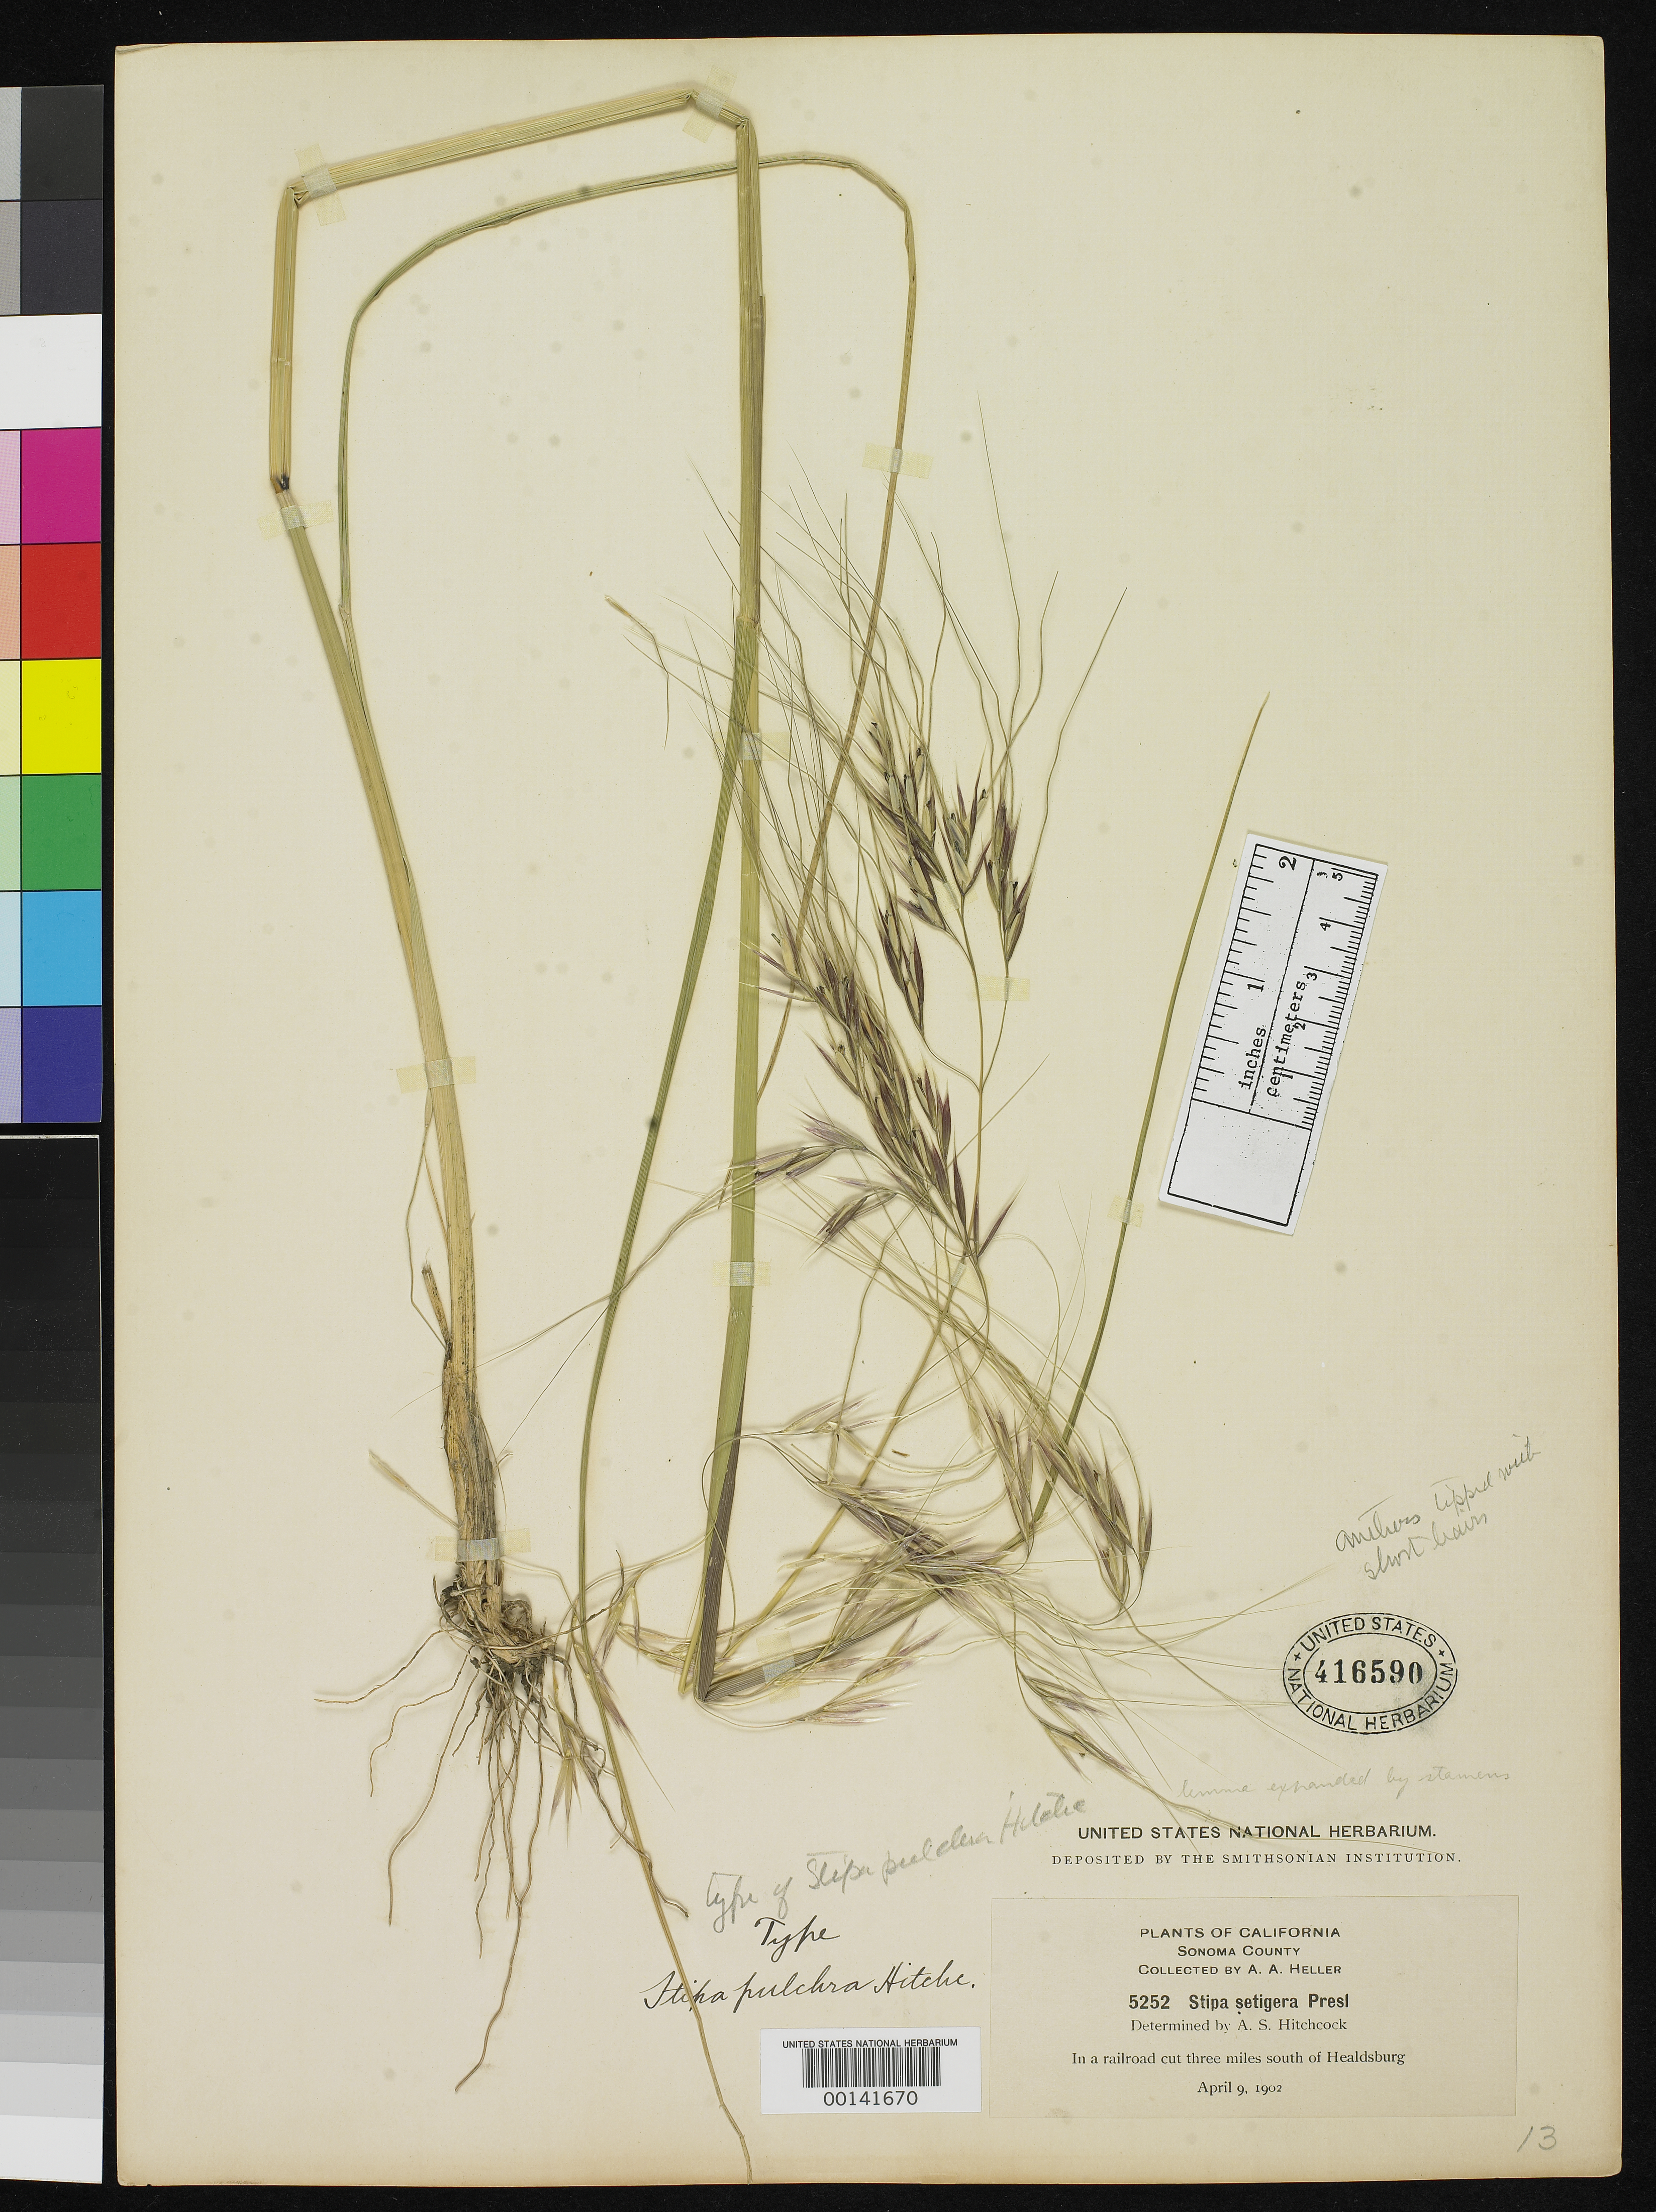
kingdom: Plantae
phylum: Tracheophyta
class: Liliopsida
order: Poales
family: Poaceae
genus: Stipa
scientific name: Stipa pulchra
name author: Hitchc.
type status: Holotype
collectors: A. A. Heller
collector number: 5252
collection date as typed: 09 Apr 1902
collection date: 1902-04-09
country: United States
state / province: California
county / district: Sonoma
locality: S of Healdsburg.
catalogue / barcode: US 416590